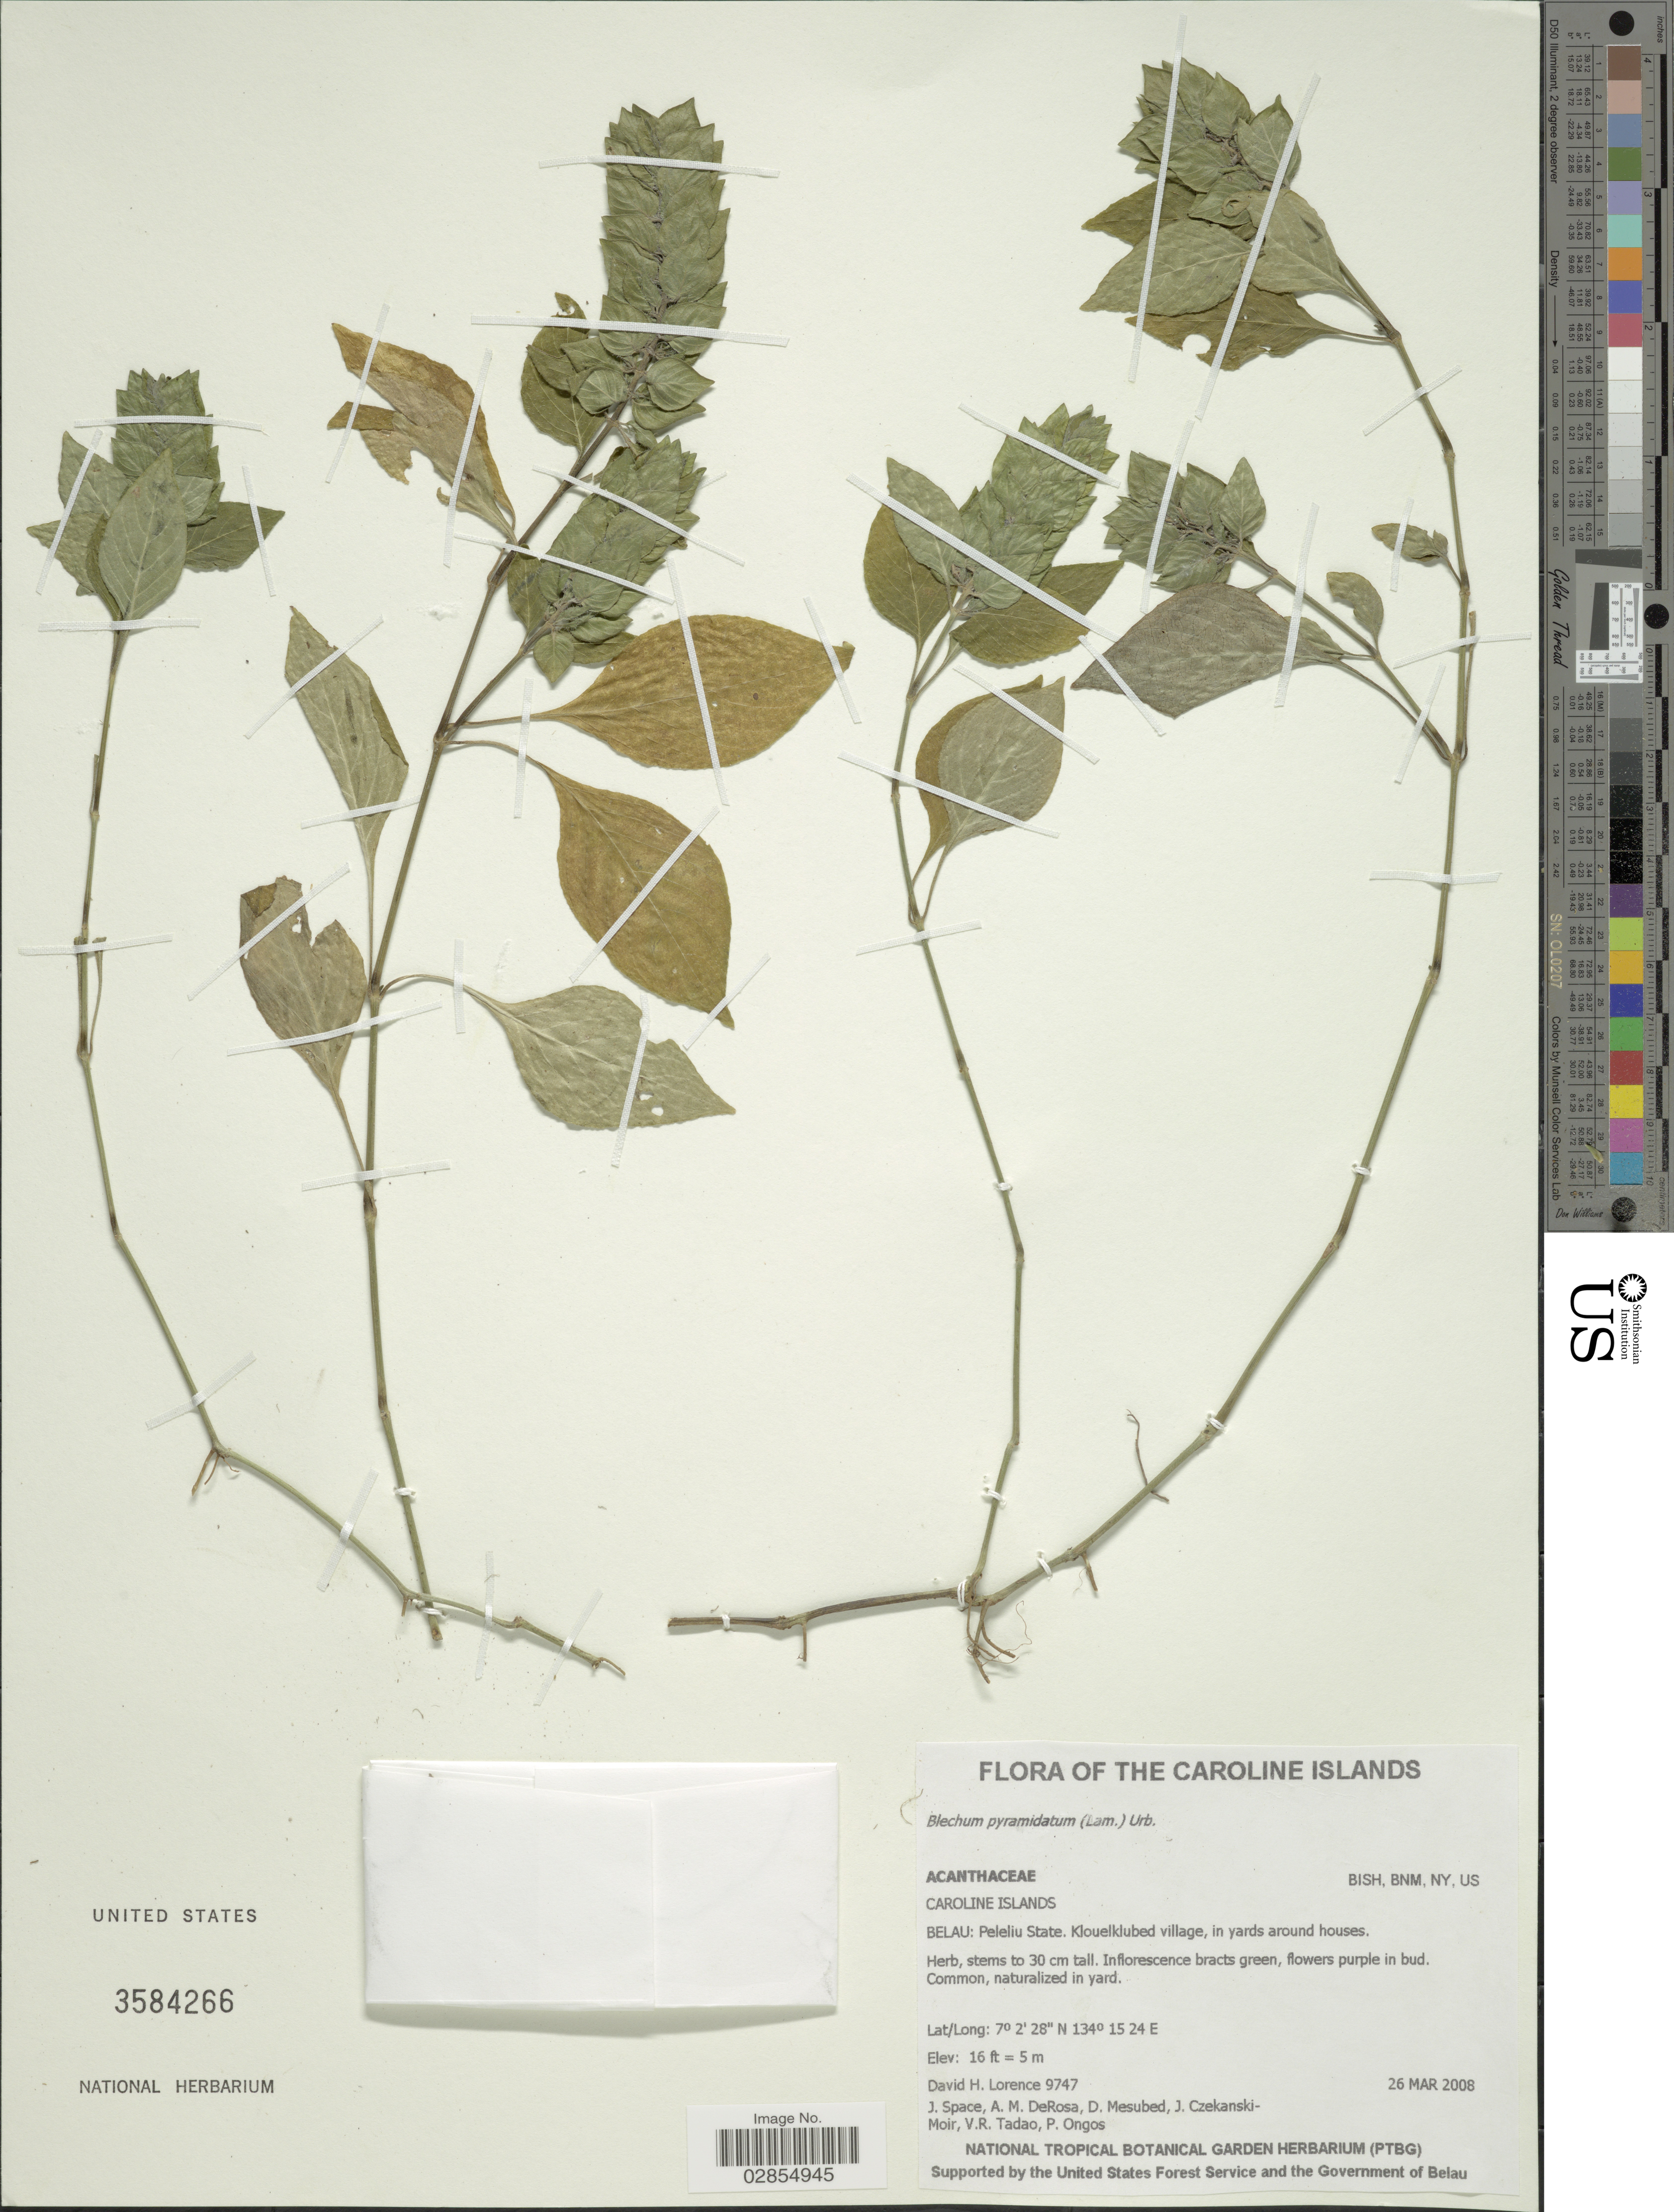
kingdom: Plantae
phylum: Tracheophyta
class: Magnoliopsida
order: Lamiales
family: Acanthaceae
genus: Blechum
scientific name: Blechum pyramidatum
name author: (Lam.) Urb.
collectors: D. Lorence, J. Space, A. DeRosa, D. Mesubed & et al.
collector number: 9747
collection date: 2008-03-26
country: Palau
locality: Caroline Islands, Peleliu State, Klouelklubed village, in yards around houses.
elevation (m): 5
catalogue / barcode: US 3584266